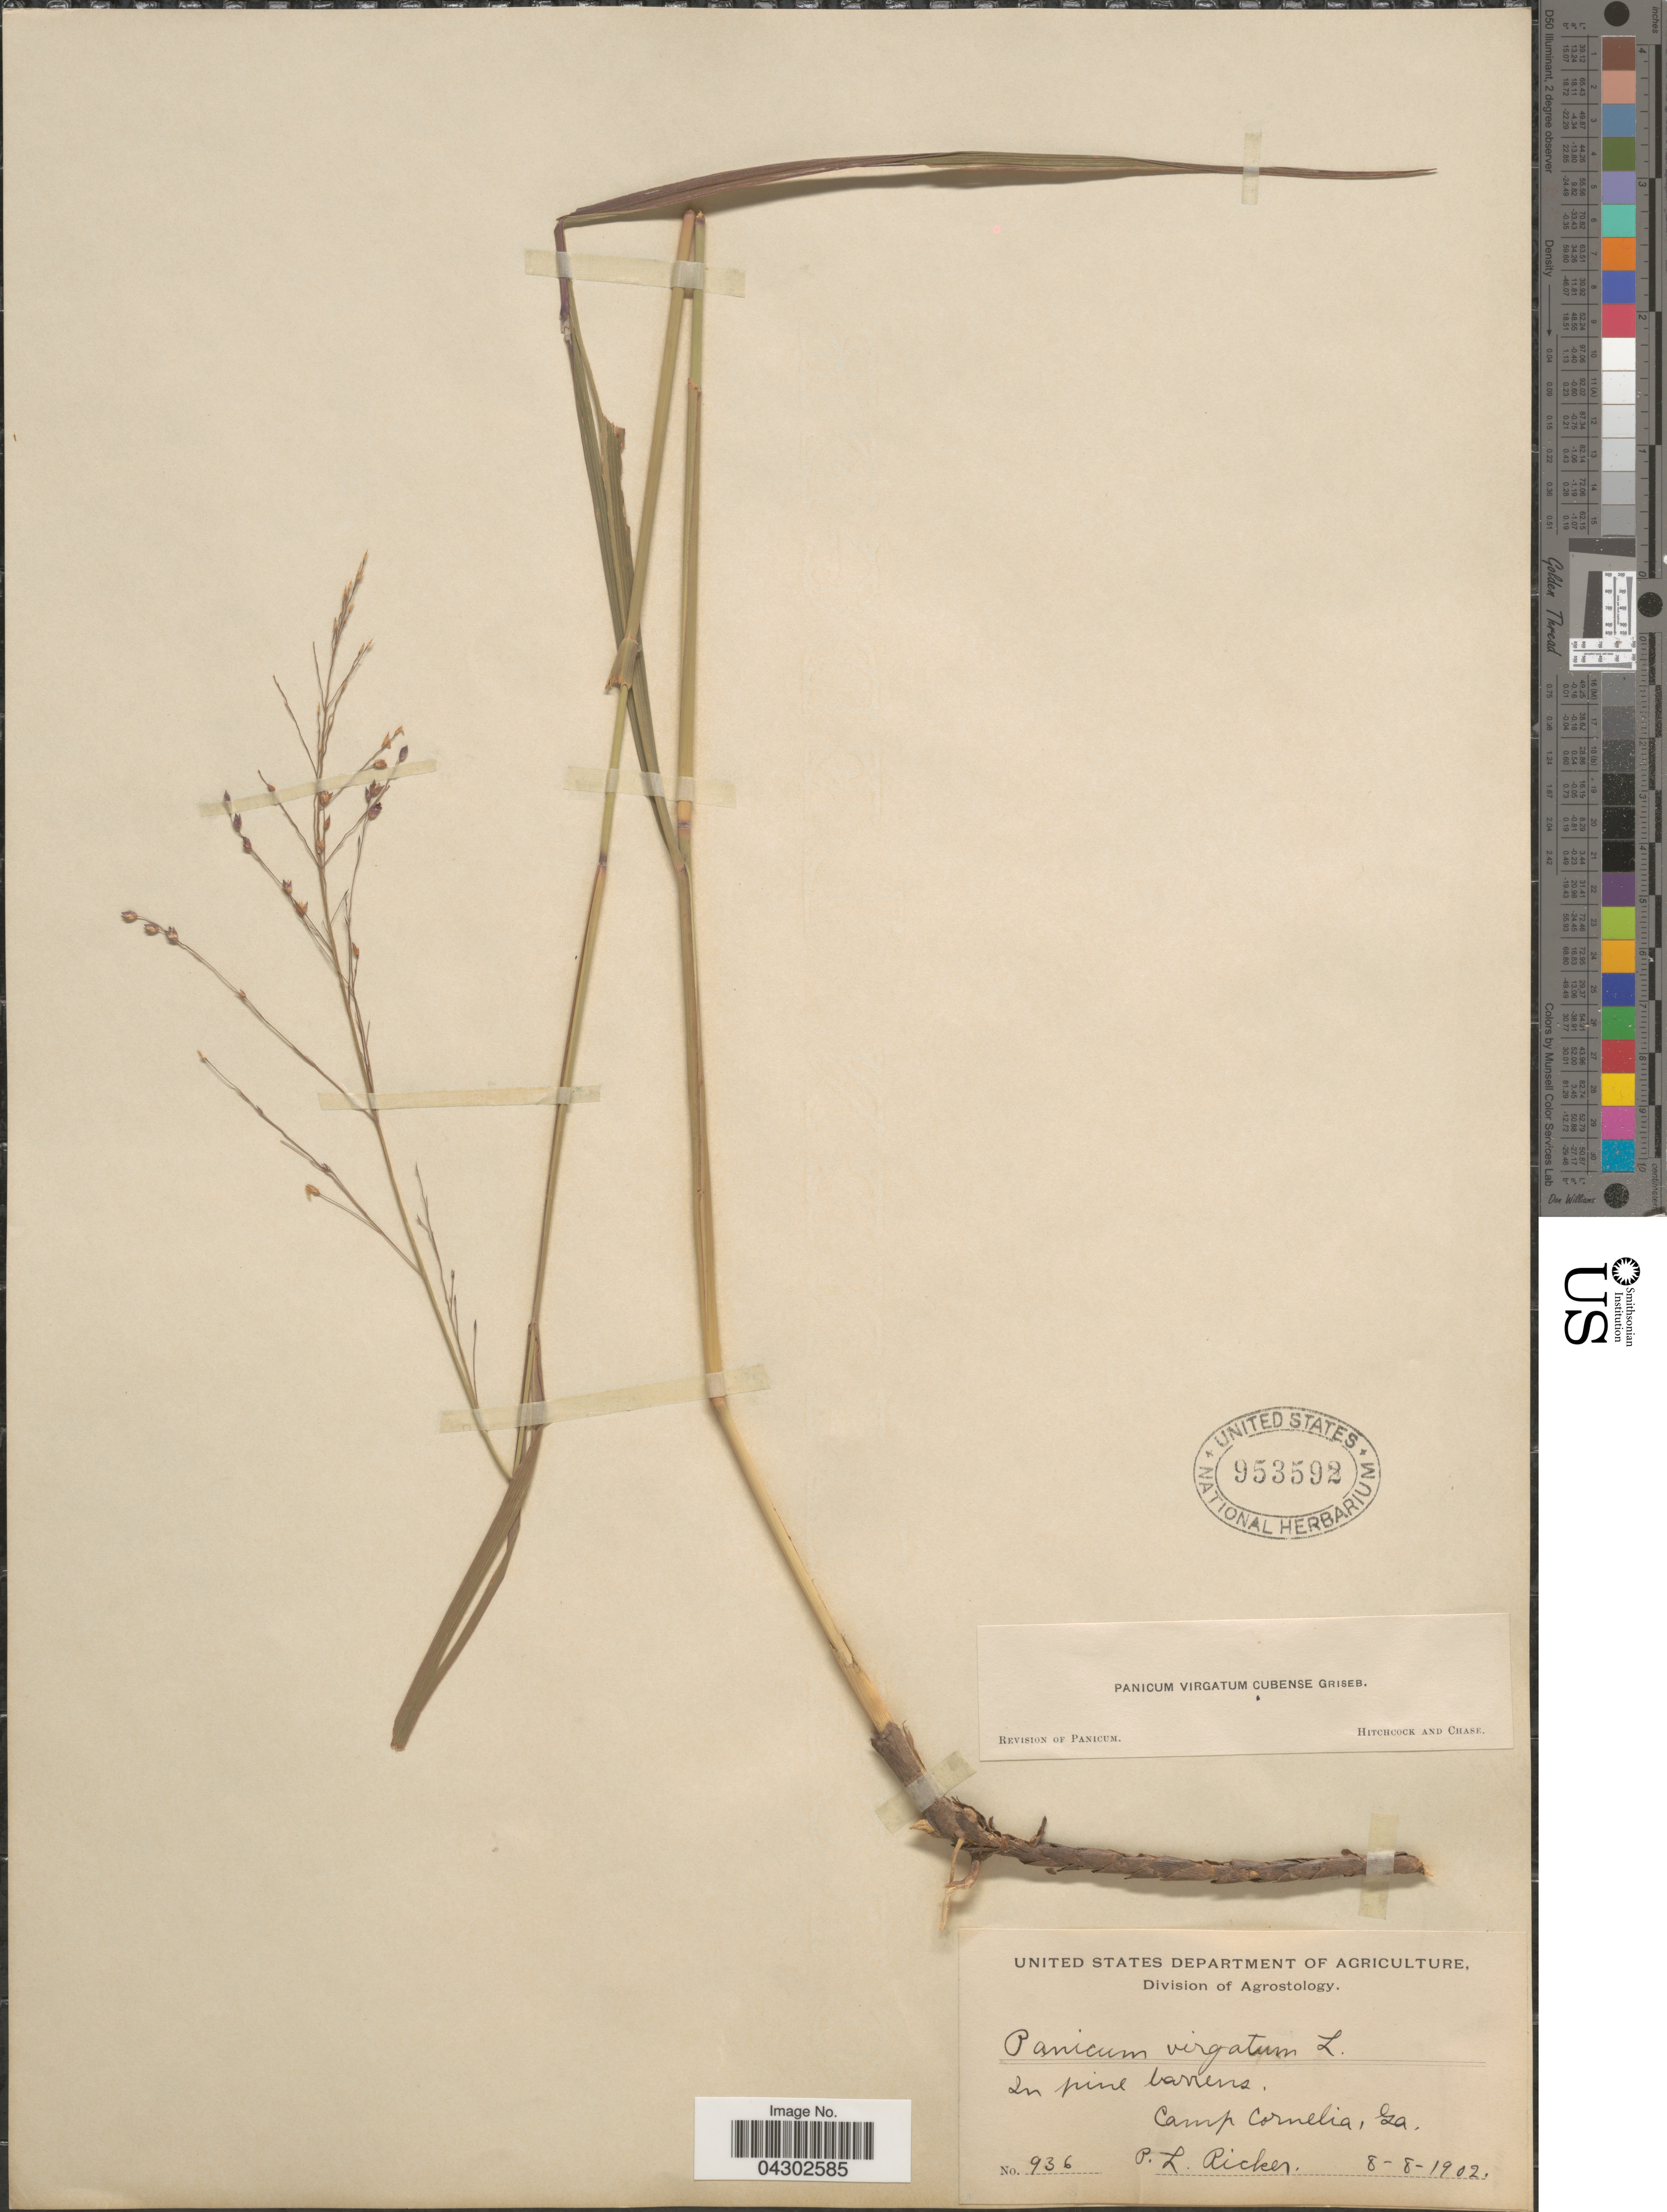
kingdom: Plantae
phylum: Tracheophyta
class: Liliopsida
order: Poales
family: Poaceae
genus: Panicum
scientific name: Panicum virgatum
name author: L.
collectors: P. Ricker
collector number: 936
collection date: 1902-08-08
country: United States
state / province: Georgia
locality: In pine barrens. Camp Cornelia.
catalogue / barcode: US 953592